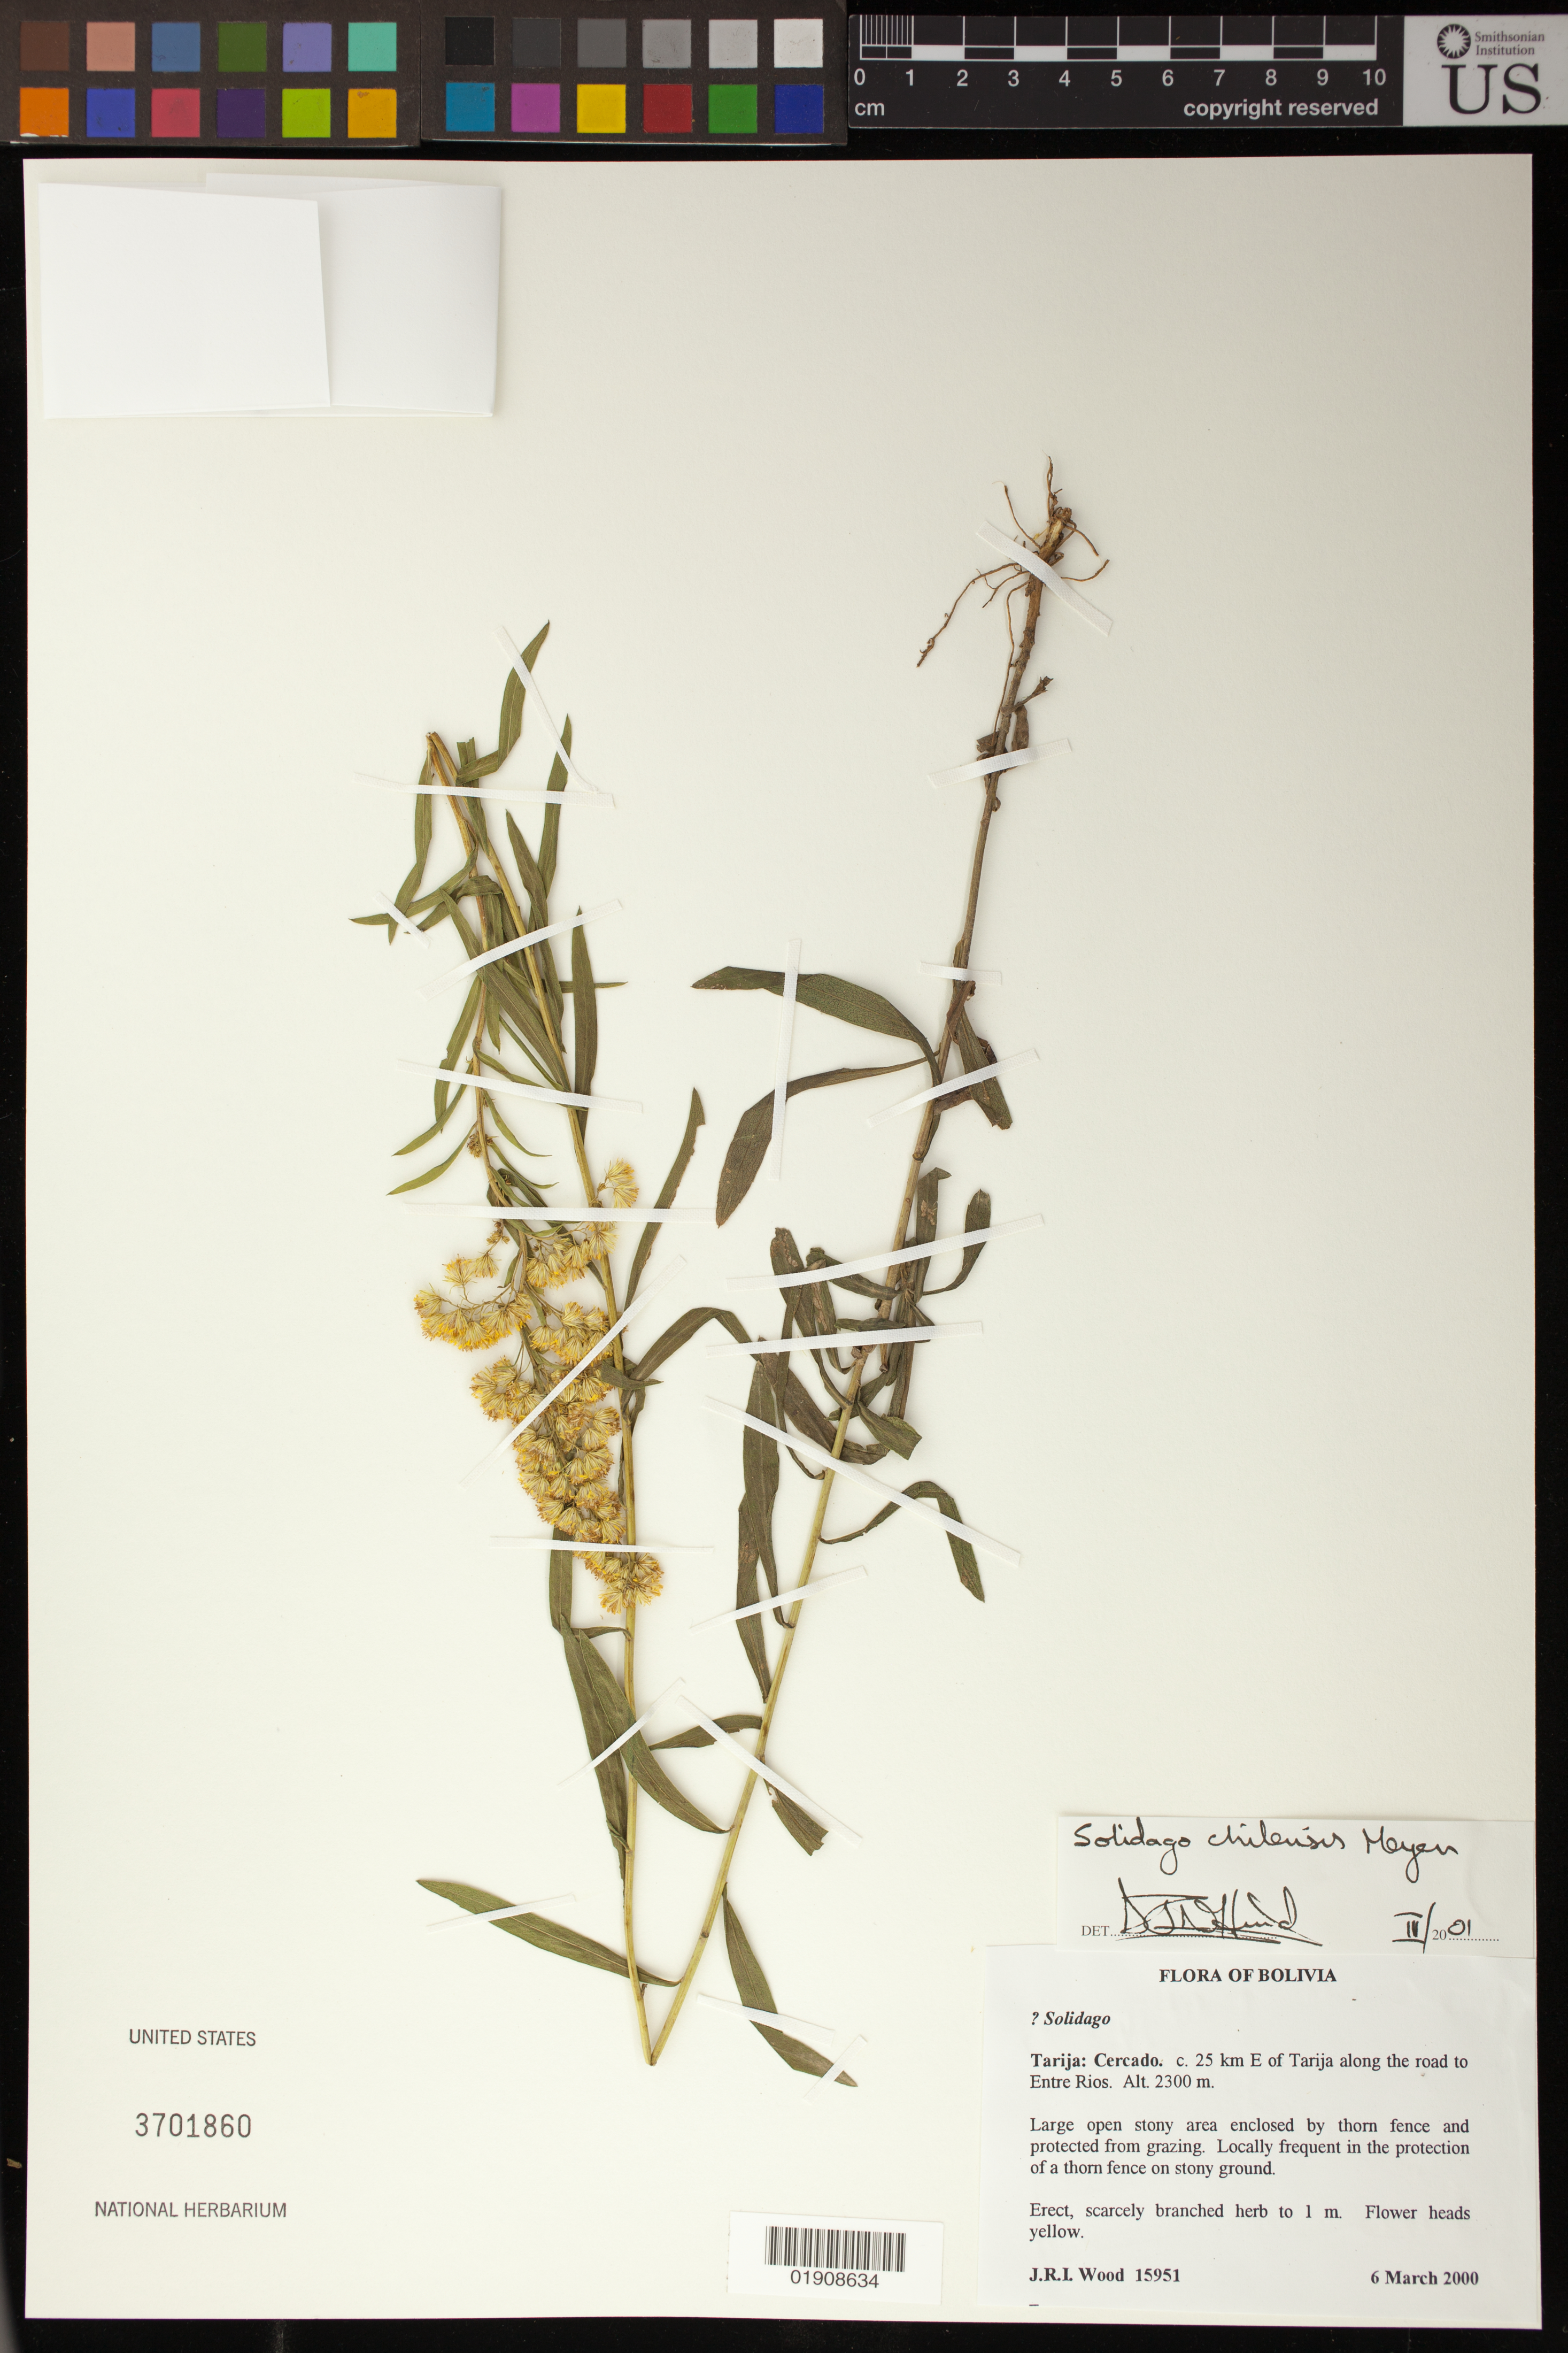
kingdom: Plantae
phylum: Tracheophyta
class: Magnoliopsida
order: Asterales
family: Asteraceae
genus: Solidago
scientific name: Solidago chilensis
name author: Meyen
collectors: J. R. I. Wood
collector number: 15951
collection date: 2000-03-06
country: Bolivia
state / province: Tarija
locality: Cercado. by bridge c. 25 km E of Tarija on road to Entre Rios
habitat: Large open stony area enclosed by thorn fence and protected from grazing. Locally frequent in the protection of a thorn fence on stony ground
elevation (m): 2300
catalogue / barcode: US 3701860